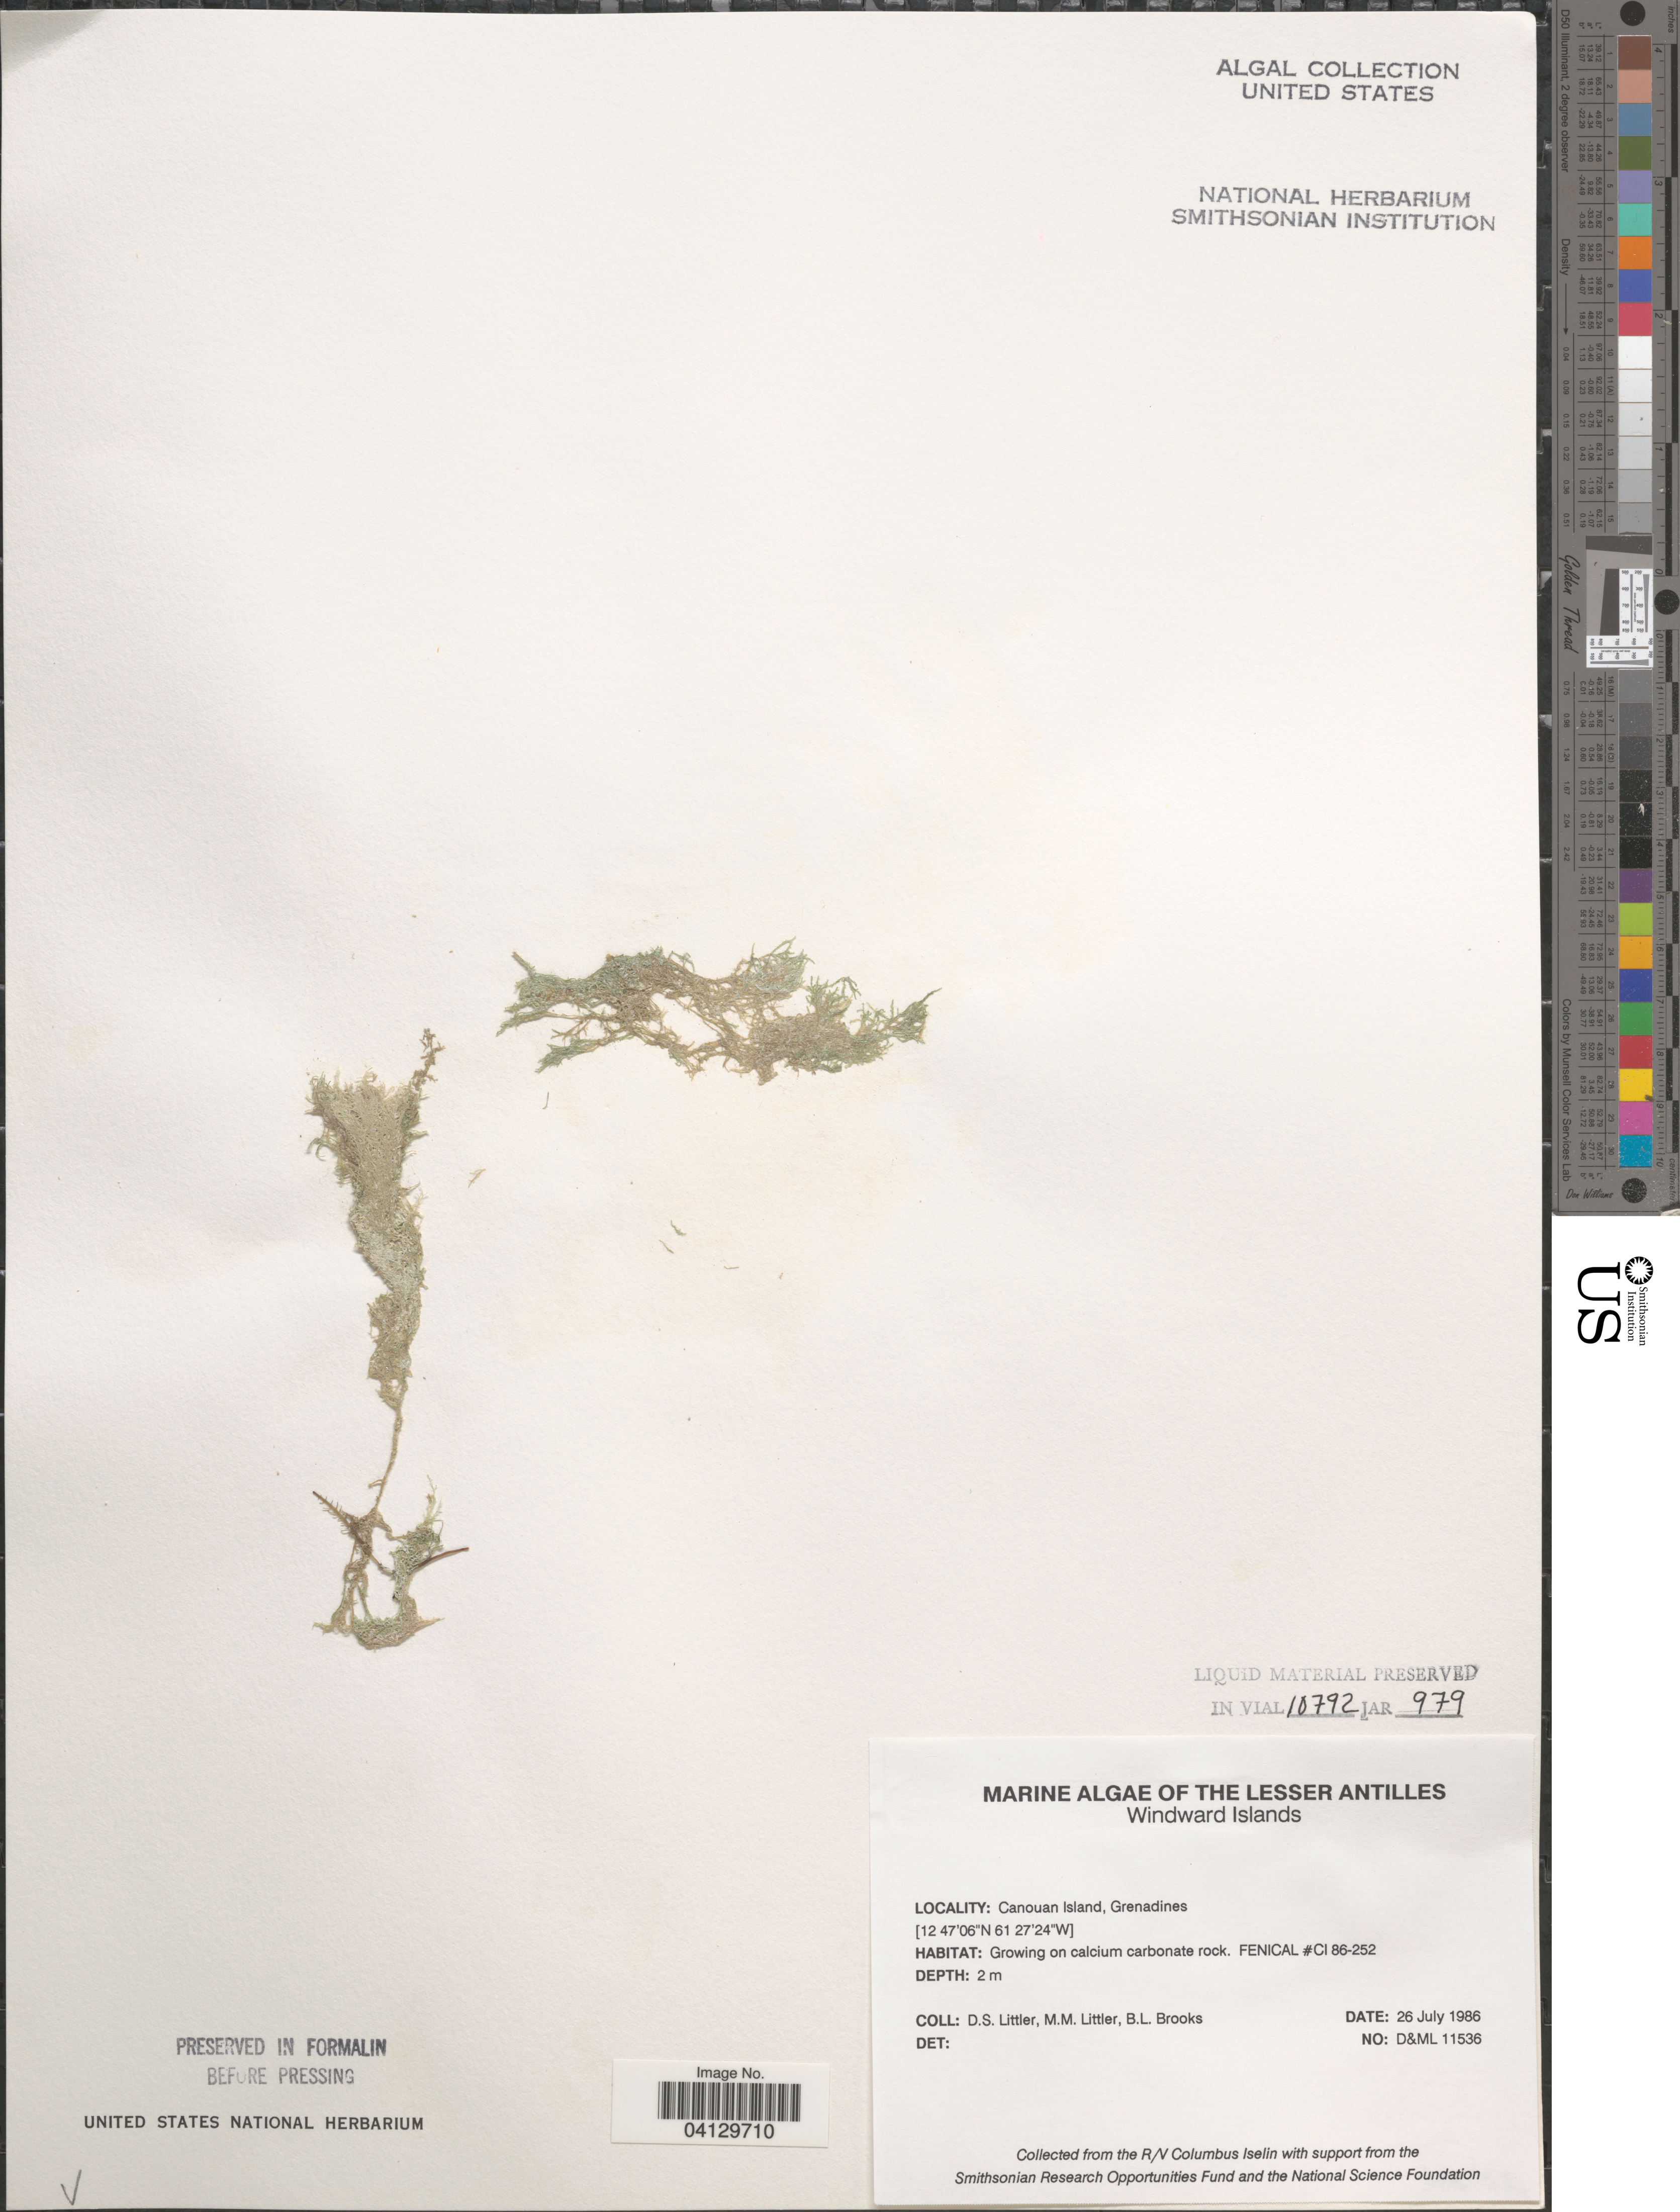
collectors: D. S. Littler & B. Brooks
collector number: D&ML11536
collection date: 1986-07-26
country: St. Vincent - Grenadines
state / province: Grenadines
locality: The Lesser Antilles. Windward Islands. Canouan Island, Grenadines.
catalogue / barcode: US 328751